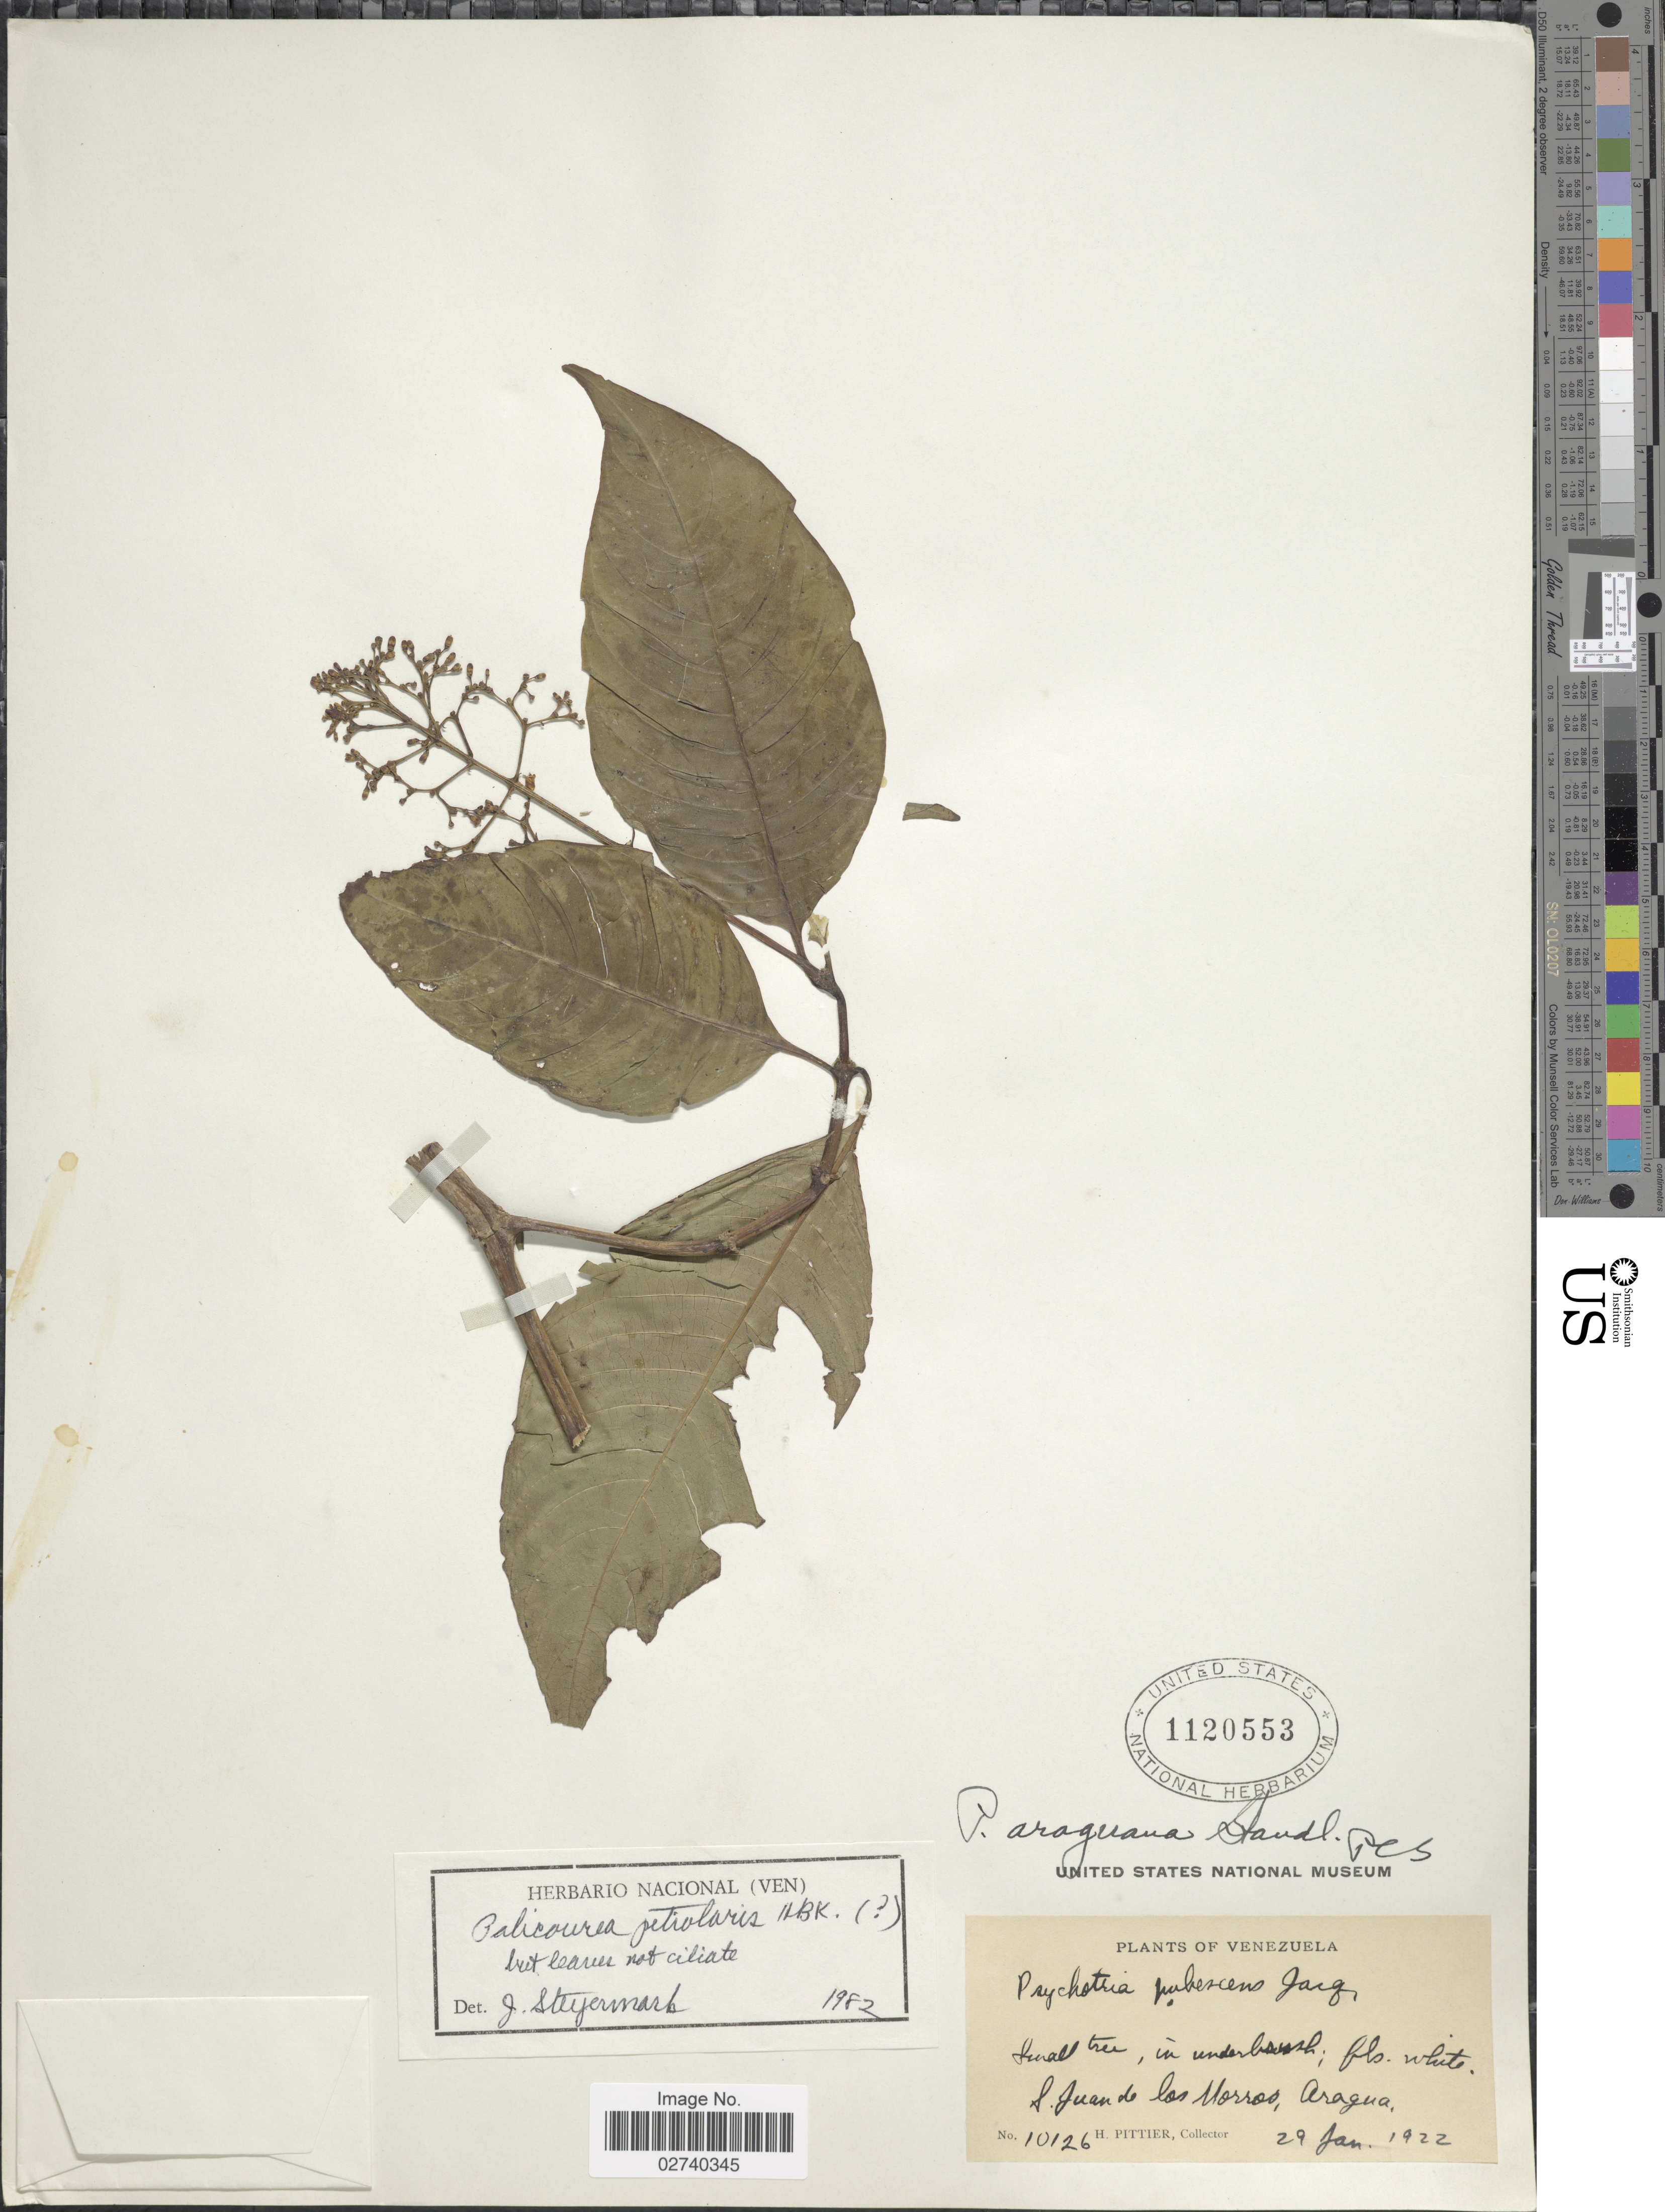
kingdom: Plantae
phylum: Tracheophyta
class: Magnoliopsida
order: Gentianales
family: Rubiaceae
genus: Palicourea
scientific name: Palicourea petiolaris Kunth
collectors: H. F. Pittier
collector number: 10126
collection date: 1922-01-29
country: Venezuela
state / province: Aragua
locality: S. Juan de los Morros.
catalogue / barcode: US 1120553